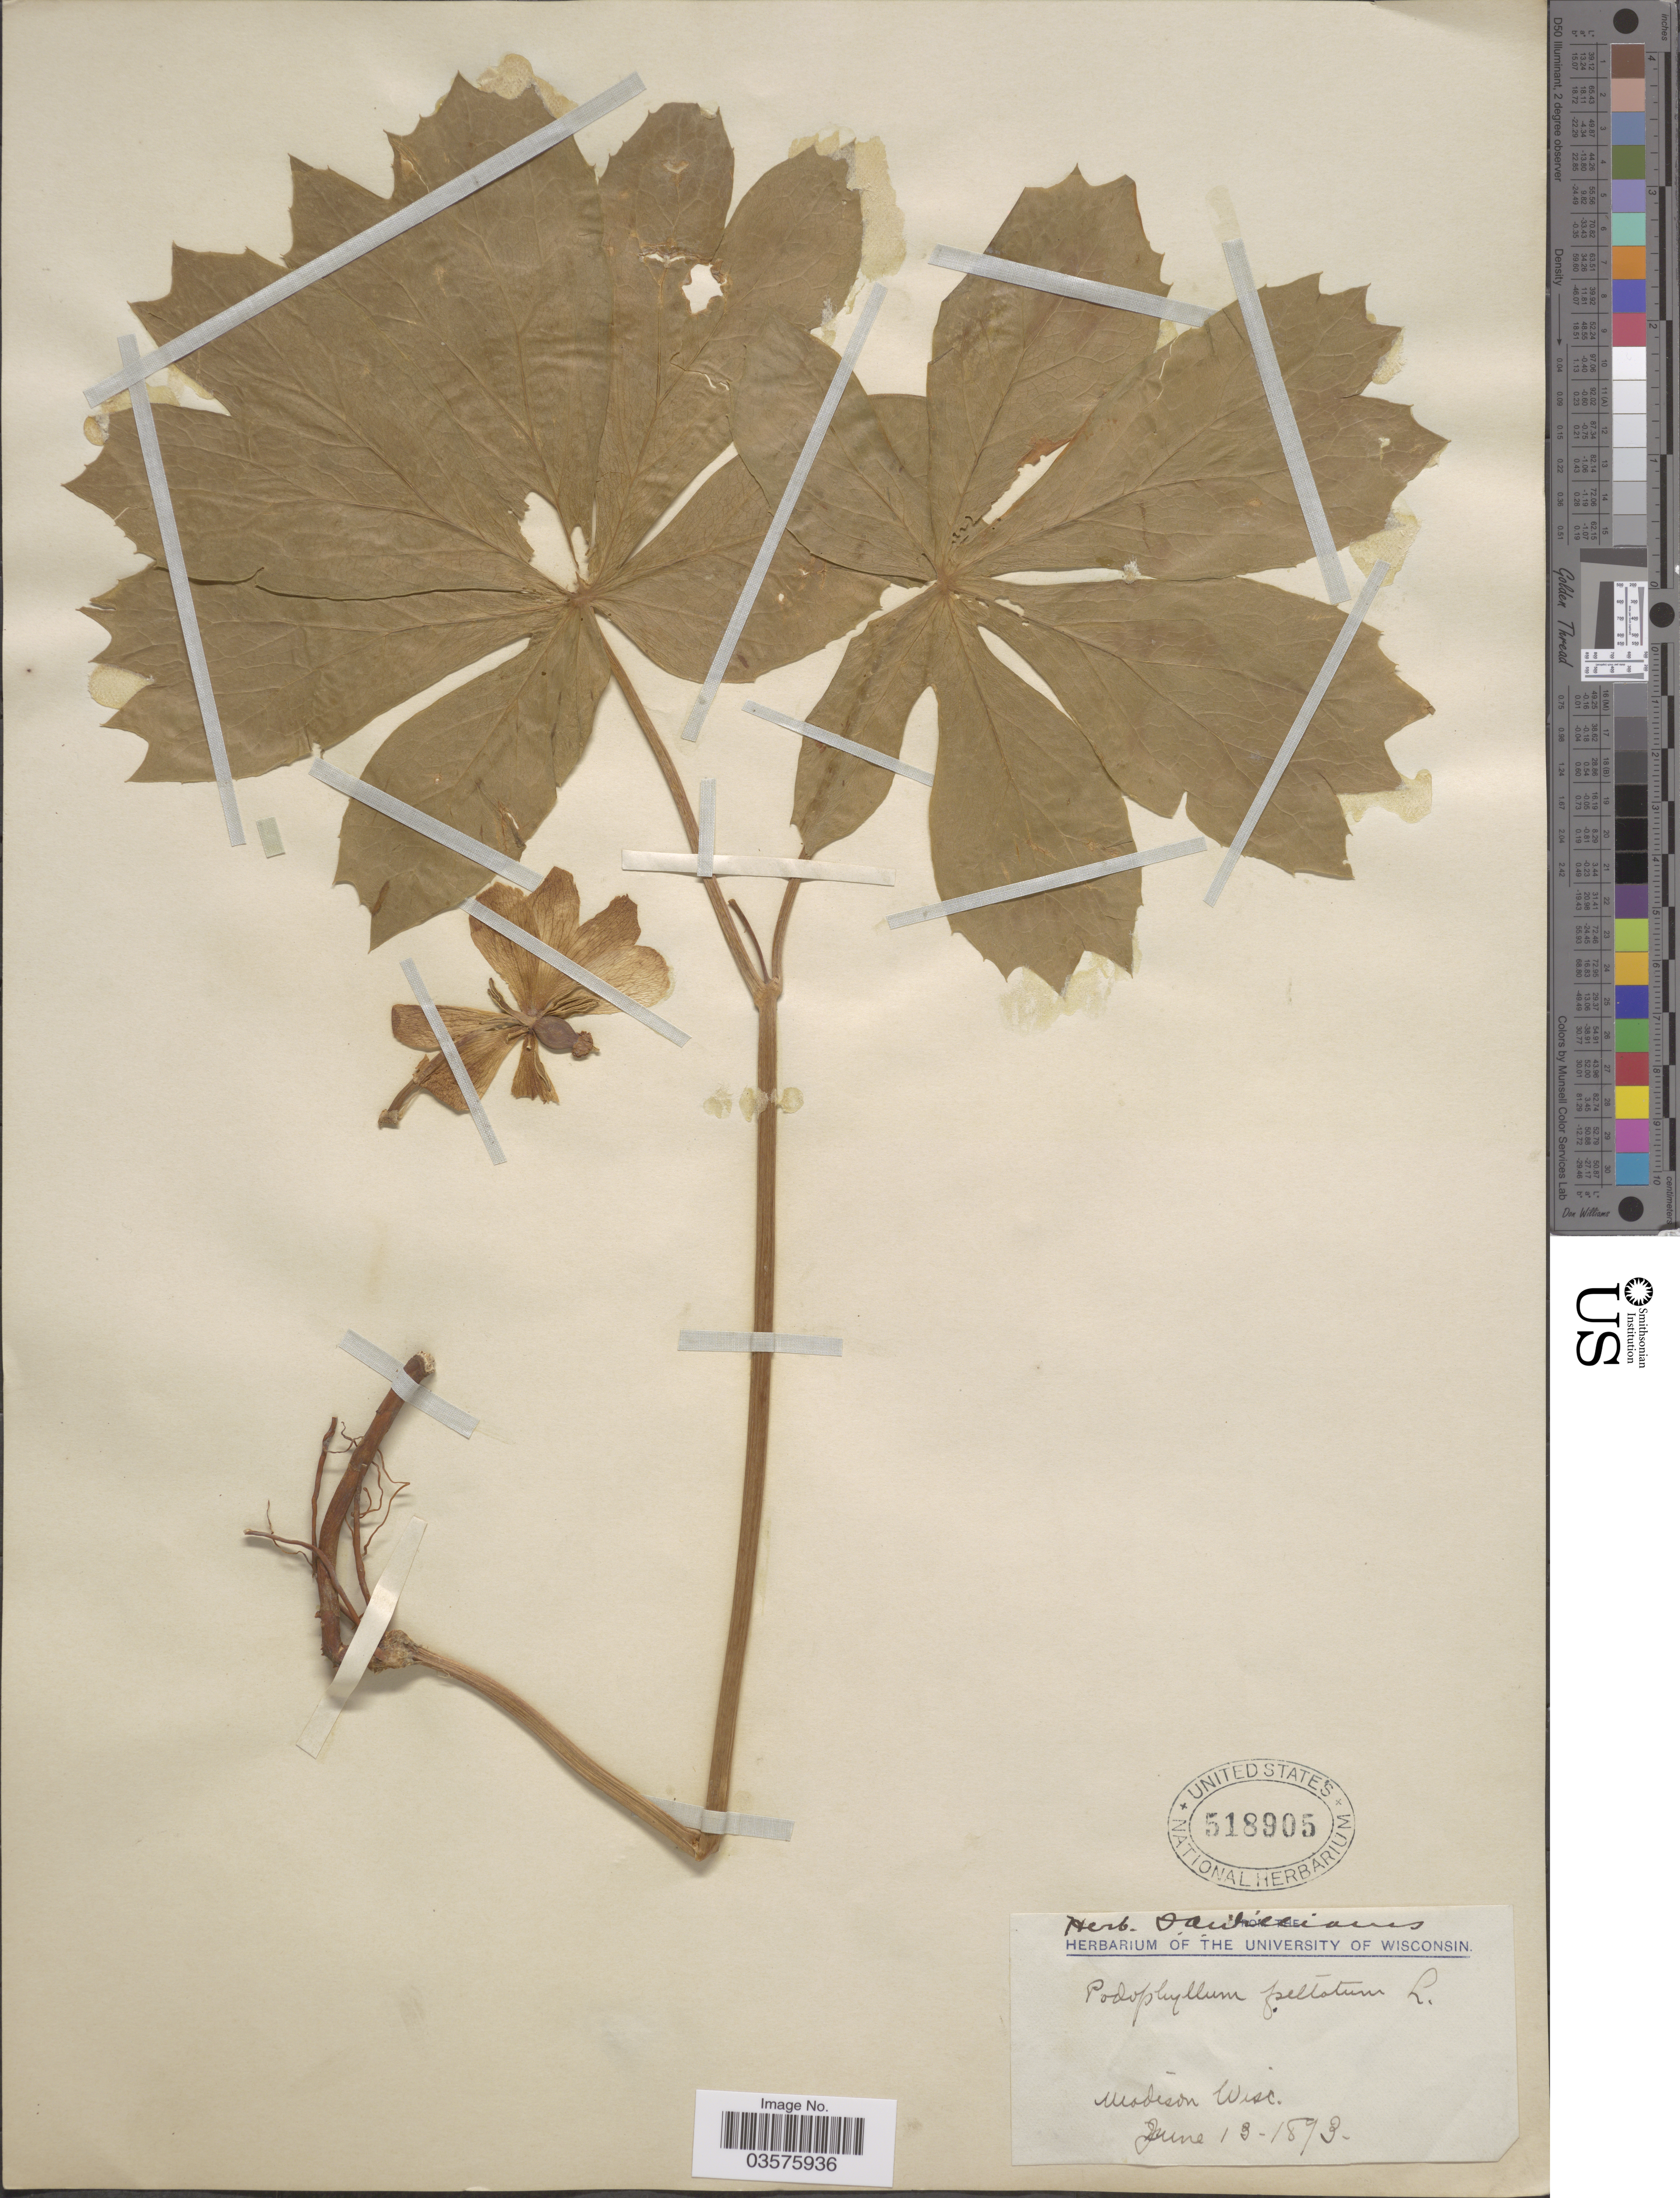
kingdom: Plantae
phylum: Tracheophyta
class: Magnoliopsida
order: Ranunculales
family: Berberidaceae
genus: Podophyllum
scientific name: Podophyllum peltatum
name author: L.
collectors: ex herb. of John W. Williams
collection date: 1893-06-13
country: United States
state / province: Wisconsin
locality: Madison.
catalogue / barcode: US 518905